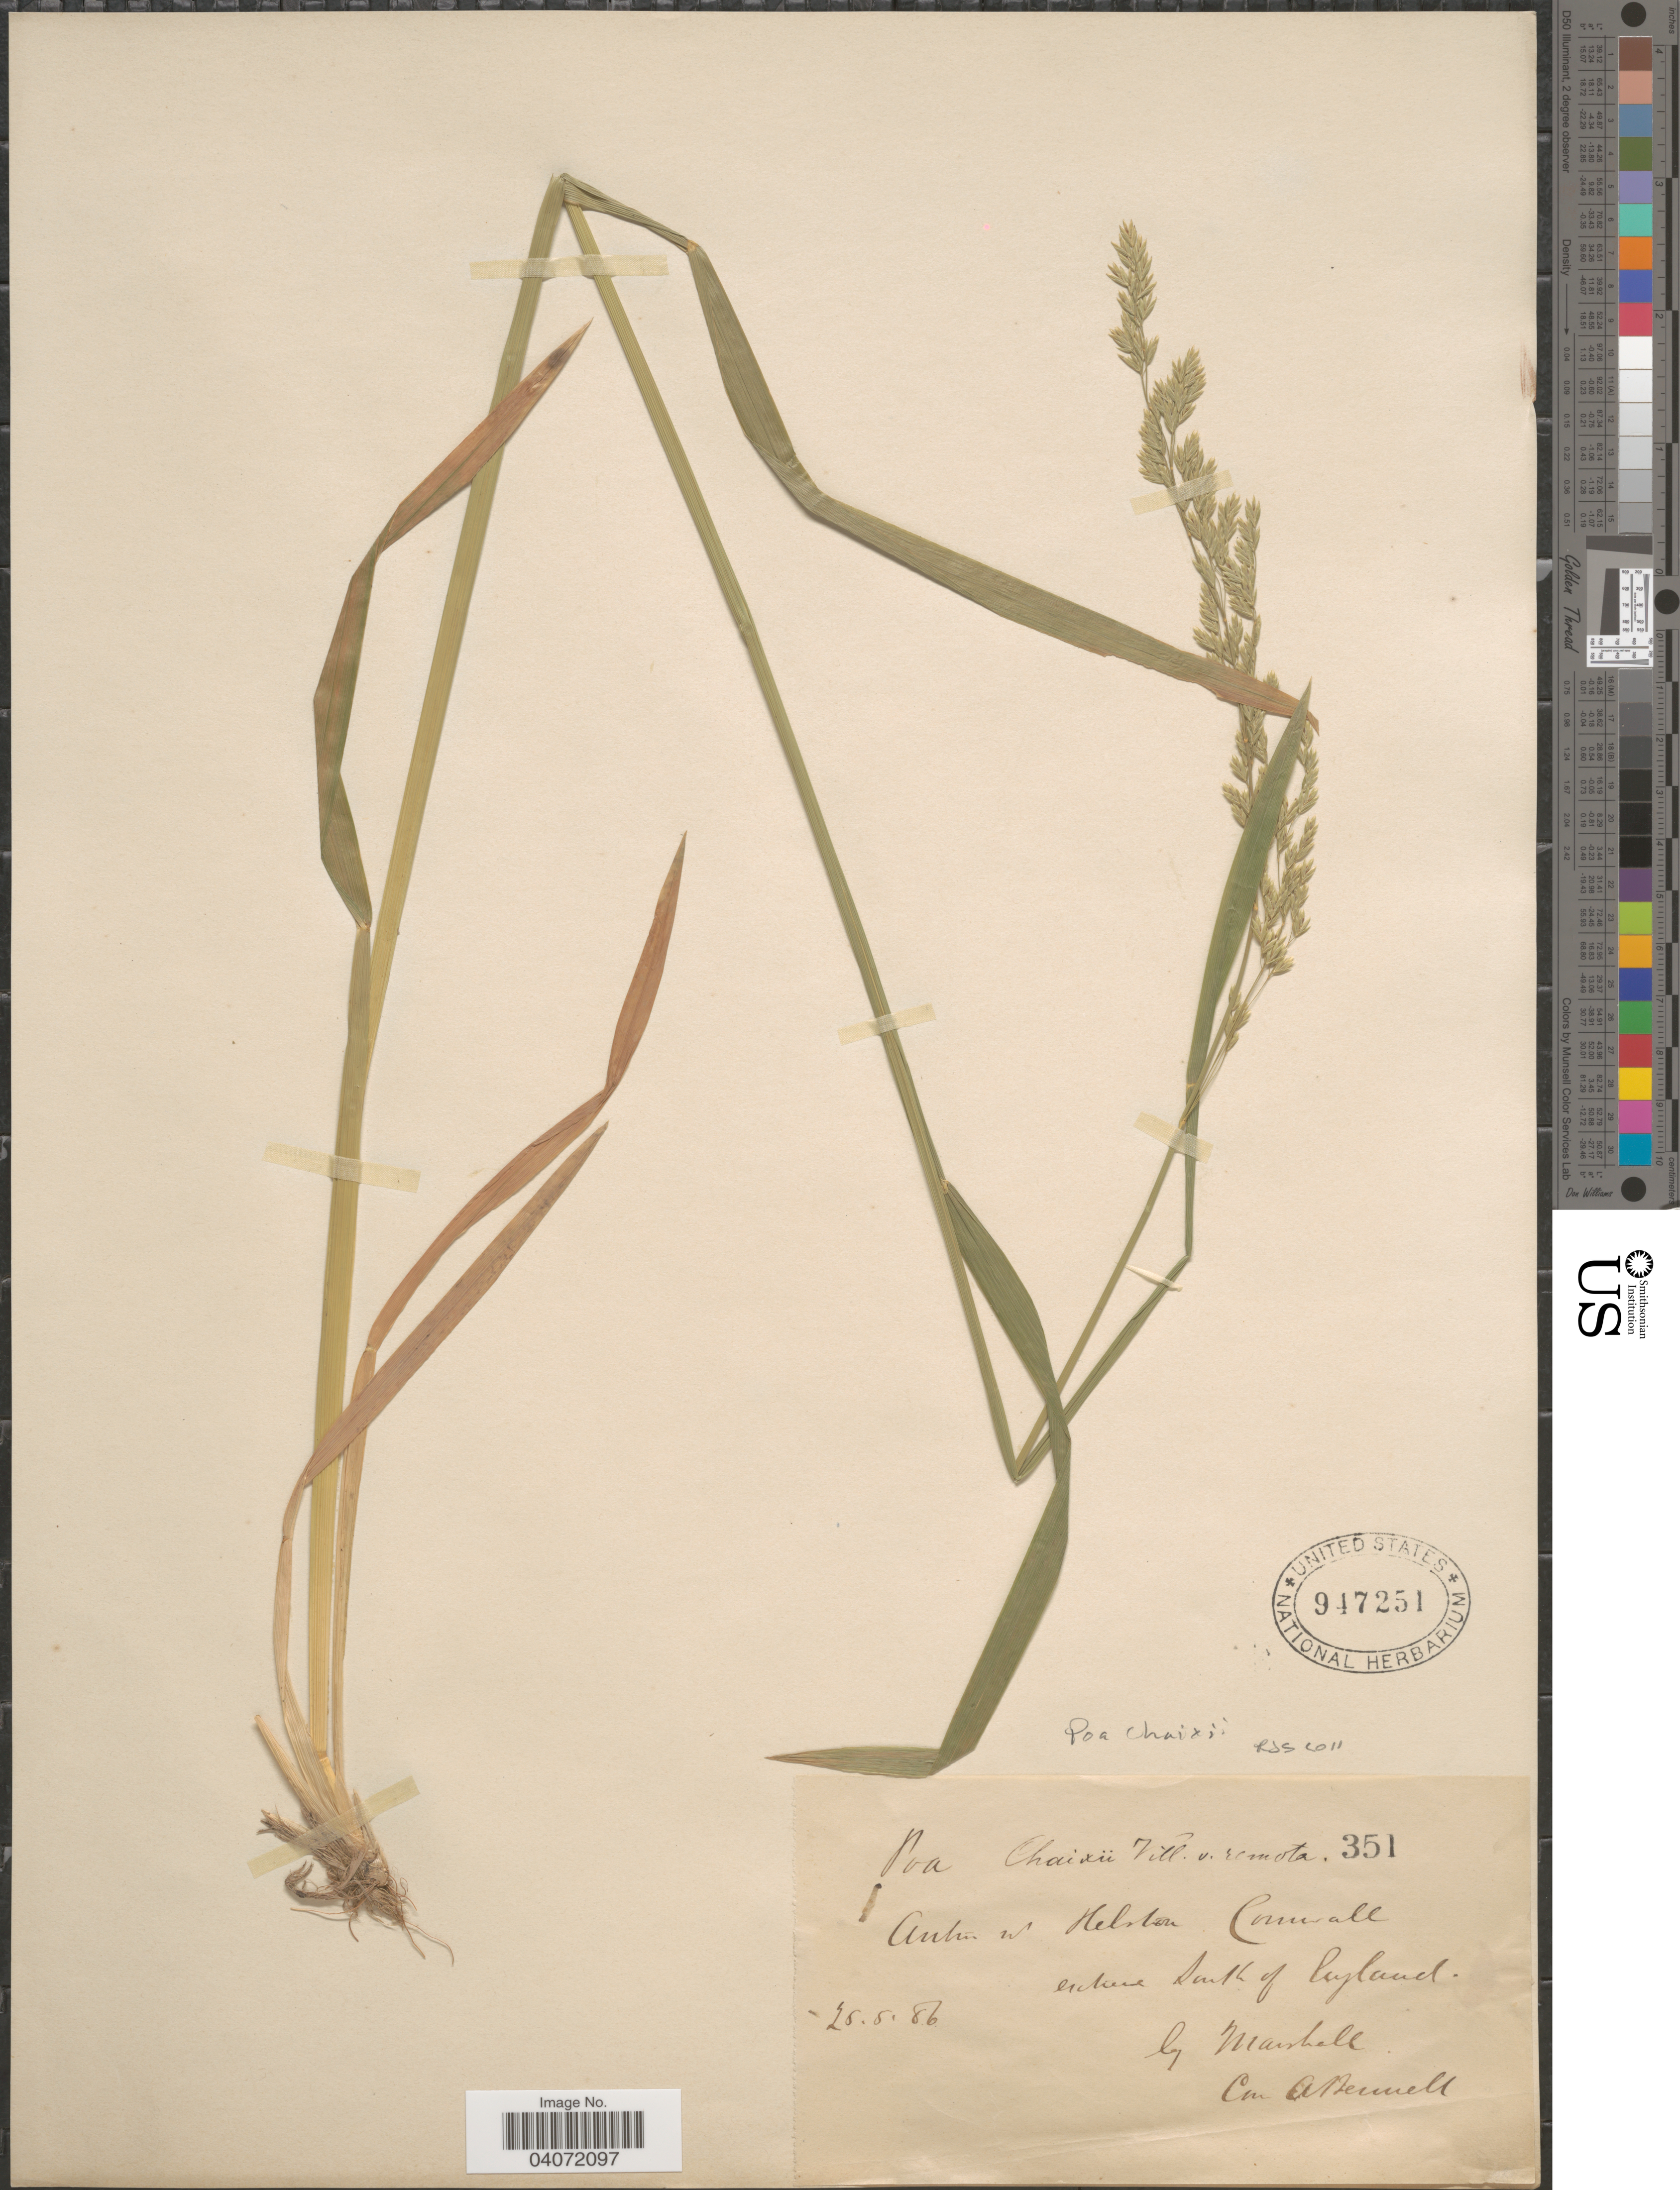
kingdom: Plantae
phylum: Tracheophyta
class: Liliopsida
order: Poales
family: Poaceae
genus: Poa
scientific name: Poa chaixii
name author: Vill.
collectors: -. Marshall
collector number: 351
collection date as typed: Transcribed d/m/y: 25/5/86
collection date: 1886-05-25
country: United Kingdom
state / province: England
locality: Antro w Helston Cornwall enchure south of England. [interpreted]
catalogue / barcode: US 947251